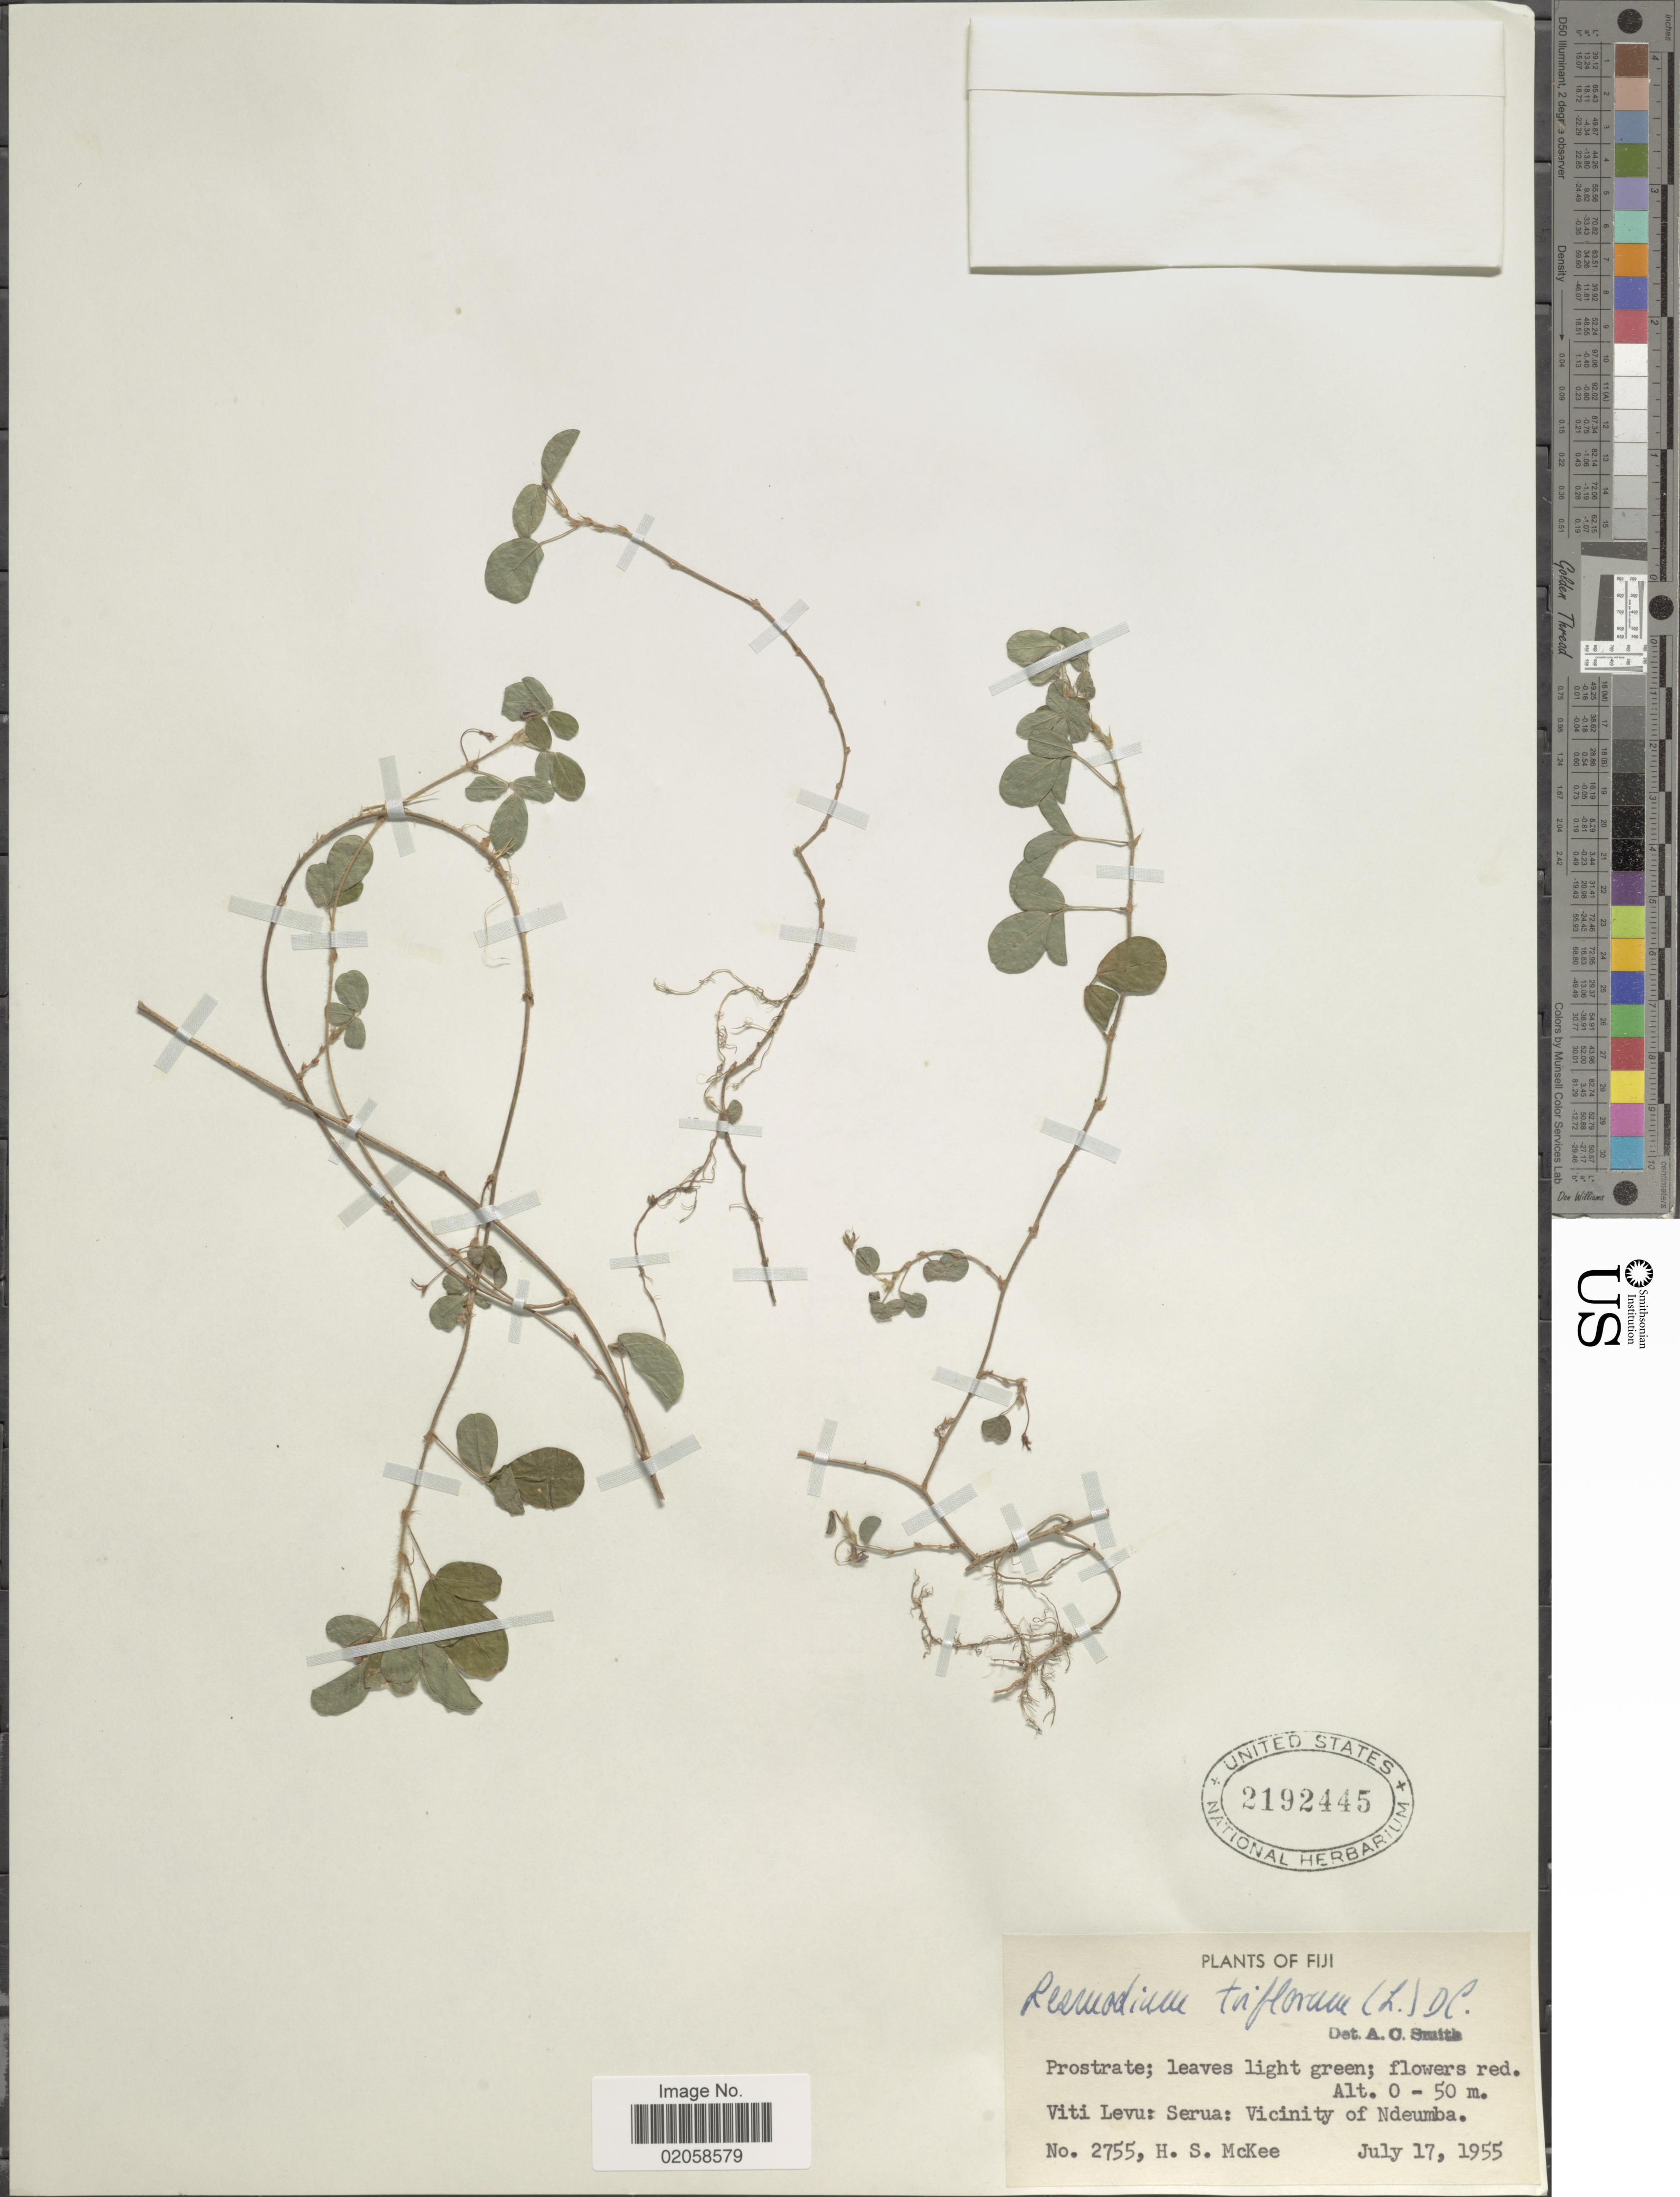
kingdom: Plantae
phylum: Tracheophyta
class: Magnoliopsida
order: Fabales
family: Fabaceae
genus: Grona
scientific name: Grona heterophylla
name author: (Willd.) H. Ohashi & K. Ohashi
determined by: Strong, Mark T., (BOT), Smithsonian Institution - National Museum of Natural History (UNITED STATES)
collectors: H. S. McKee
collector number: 2755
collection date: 1955-07-17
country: Fiji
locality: Viti Levu: Serua: Vicinity of Ndeumba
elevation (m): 0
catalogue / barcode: US 2192445